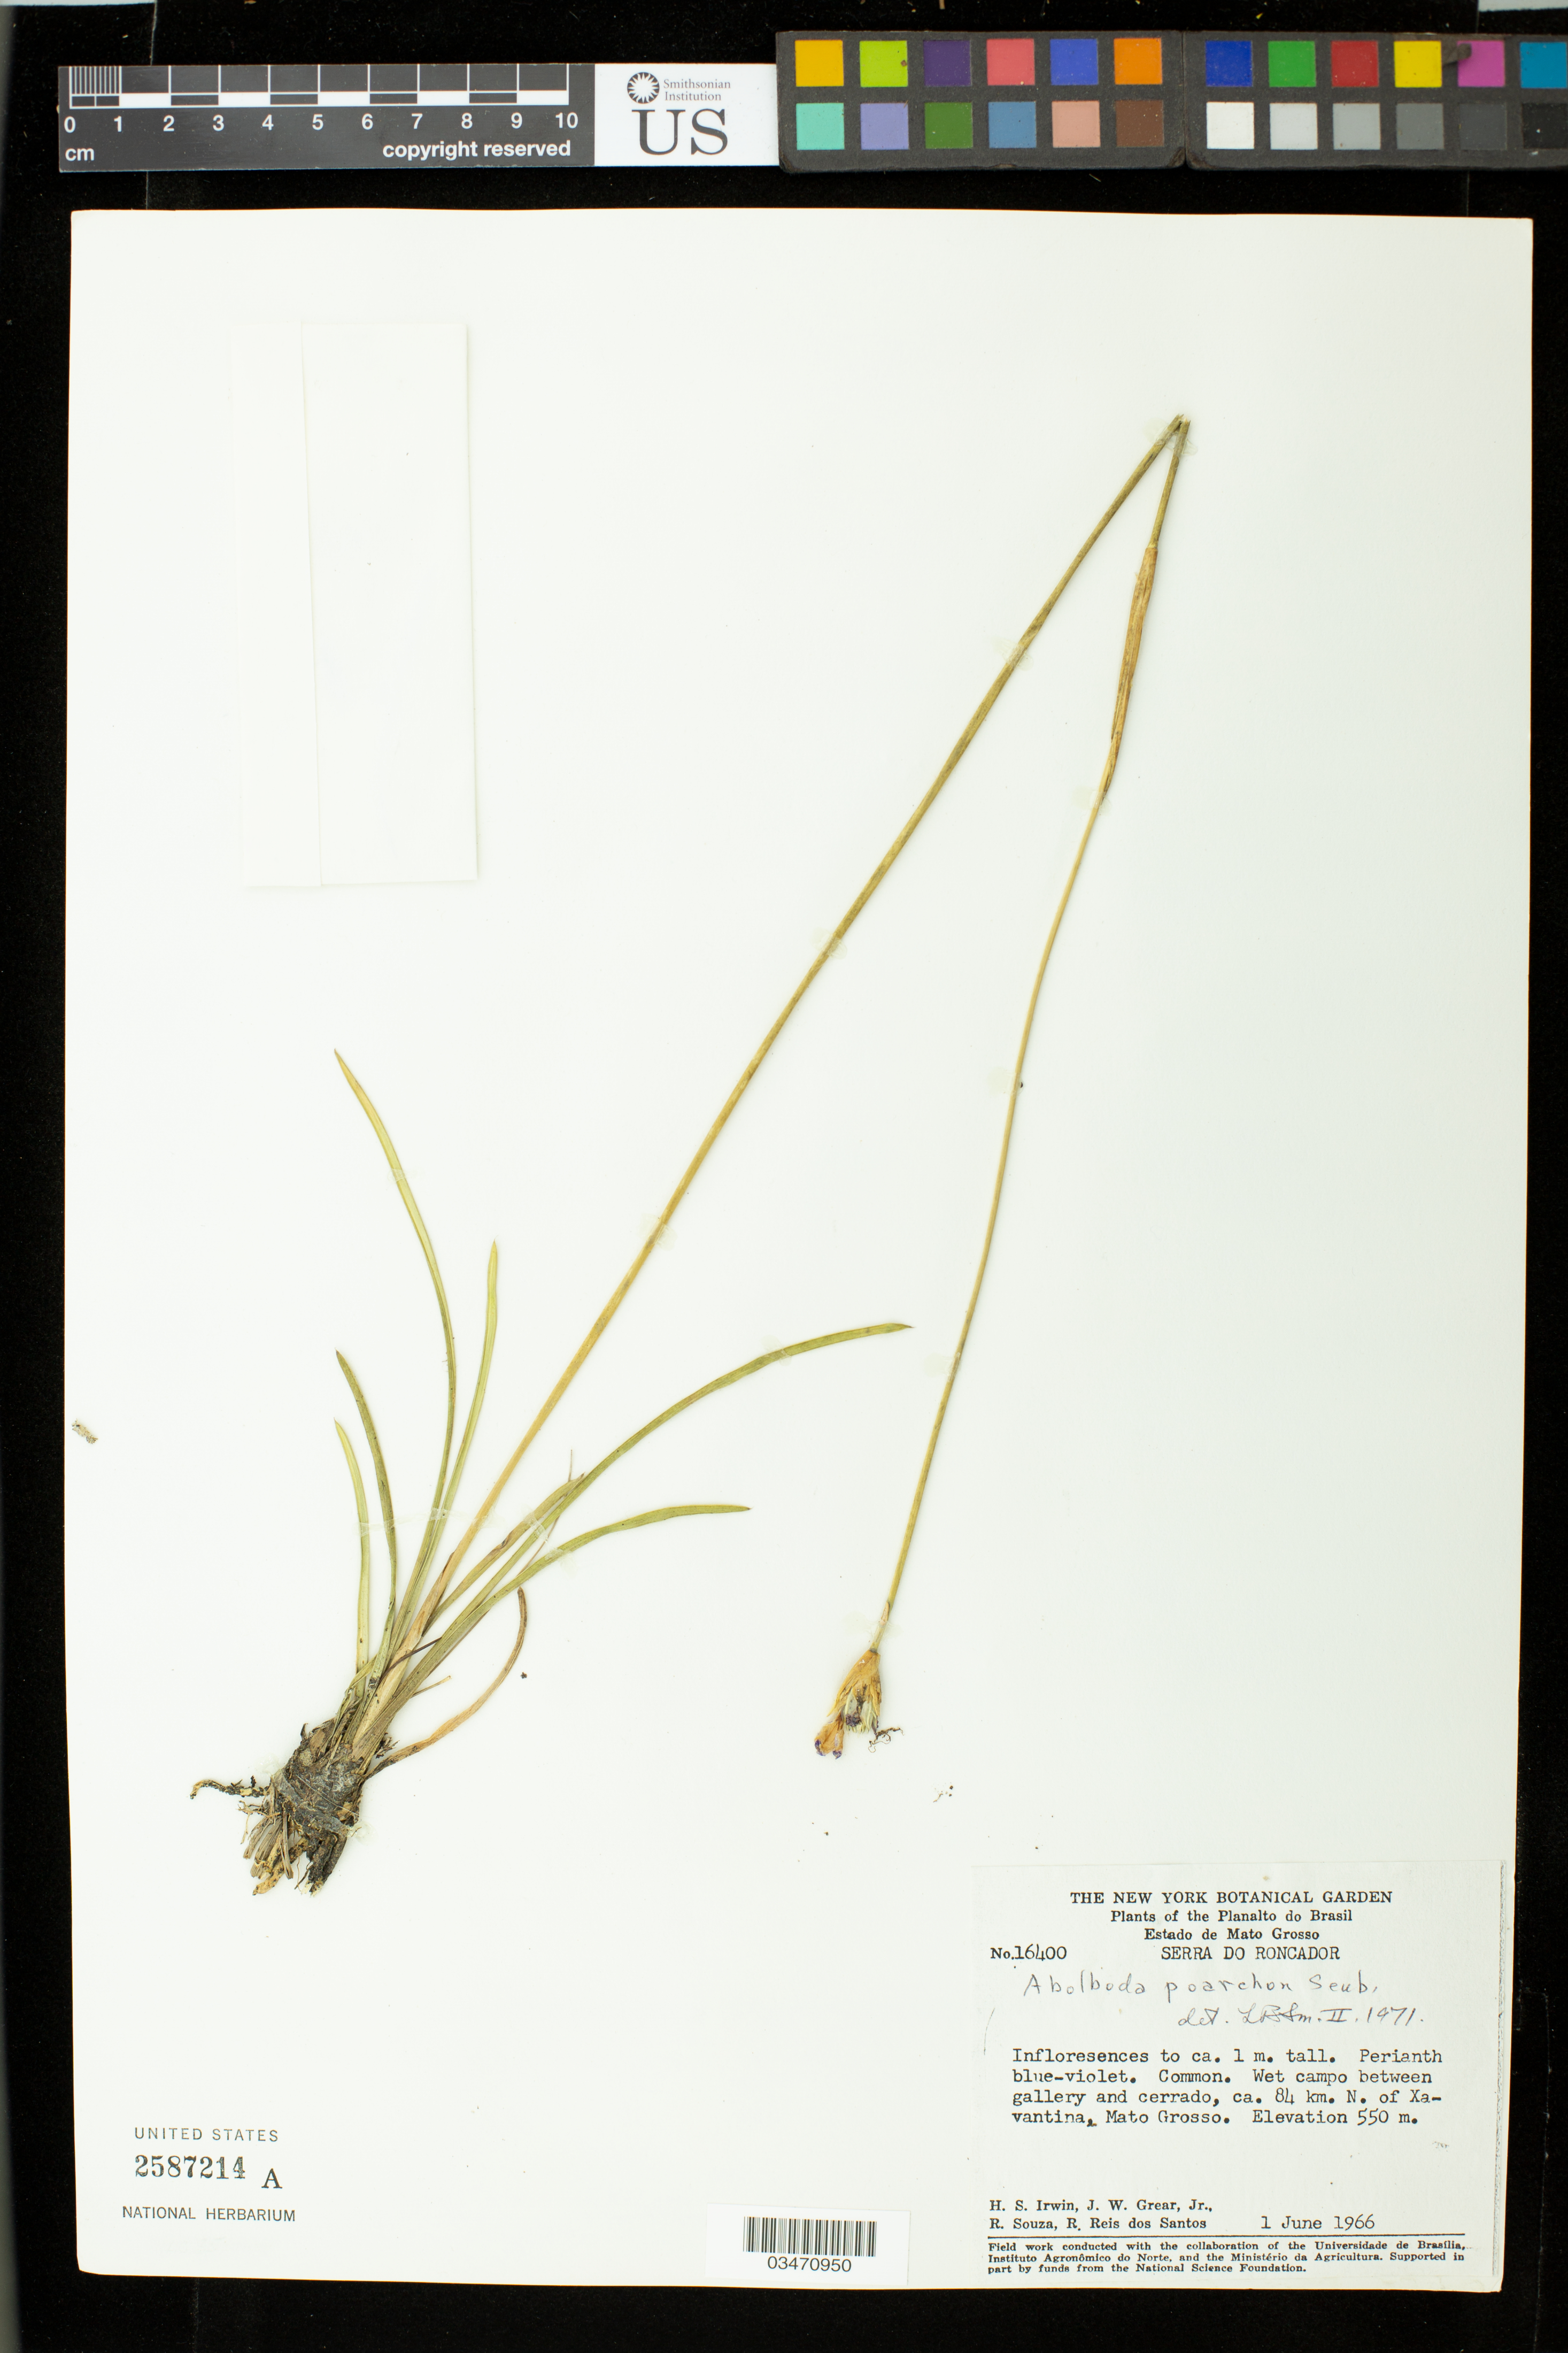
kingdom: Plantae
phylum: Tracheophyta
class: Liliopsida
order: Poales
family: Xyridaceae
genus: Abolboda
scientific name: Abolboda poarchon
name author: Seub.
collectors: H. Irwin, J. W. Grear, R. Souza & R. Reis dos Santos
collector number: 16400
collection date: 1966-06-01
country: Brazil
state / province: Mato Grosso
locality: Serra do Roncador. ca. 84 km. N. of Xavantina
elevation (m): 550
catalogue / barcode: US 2587214